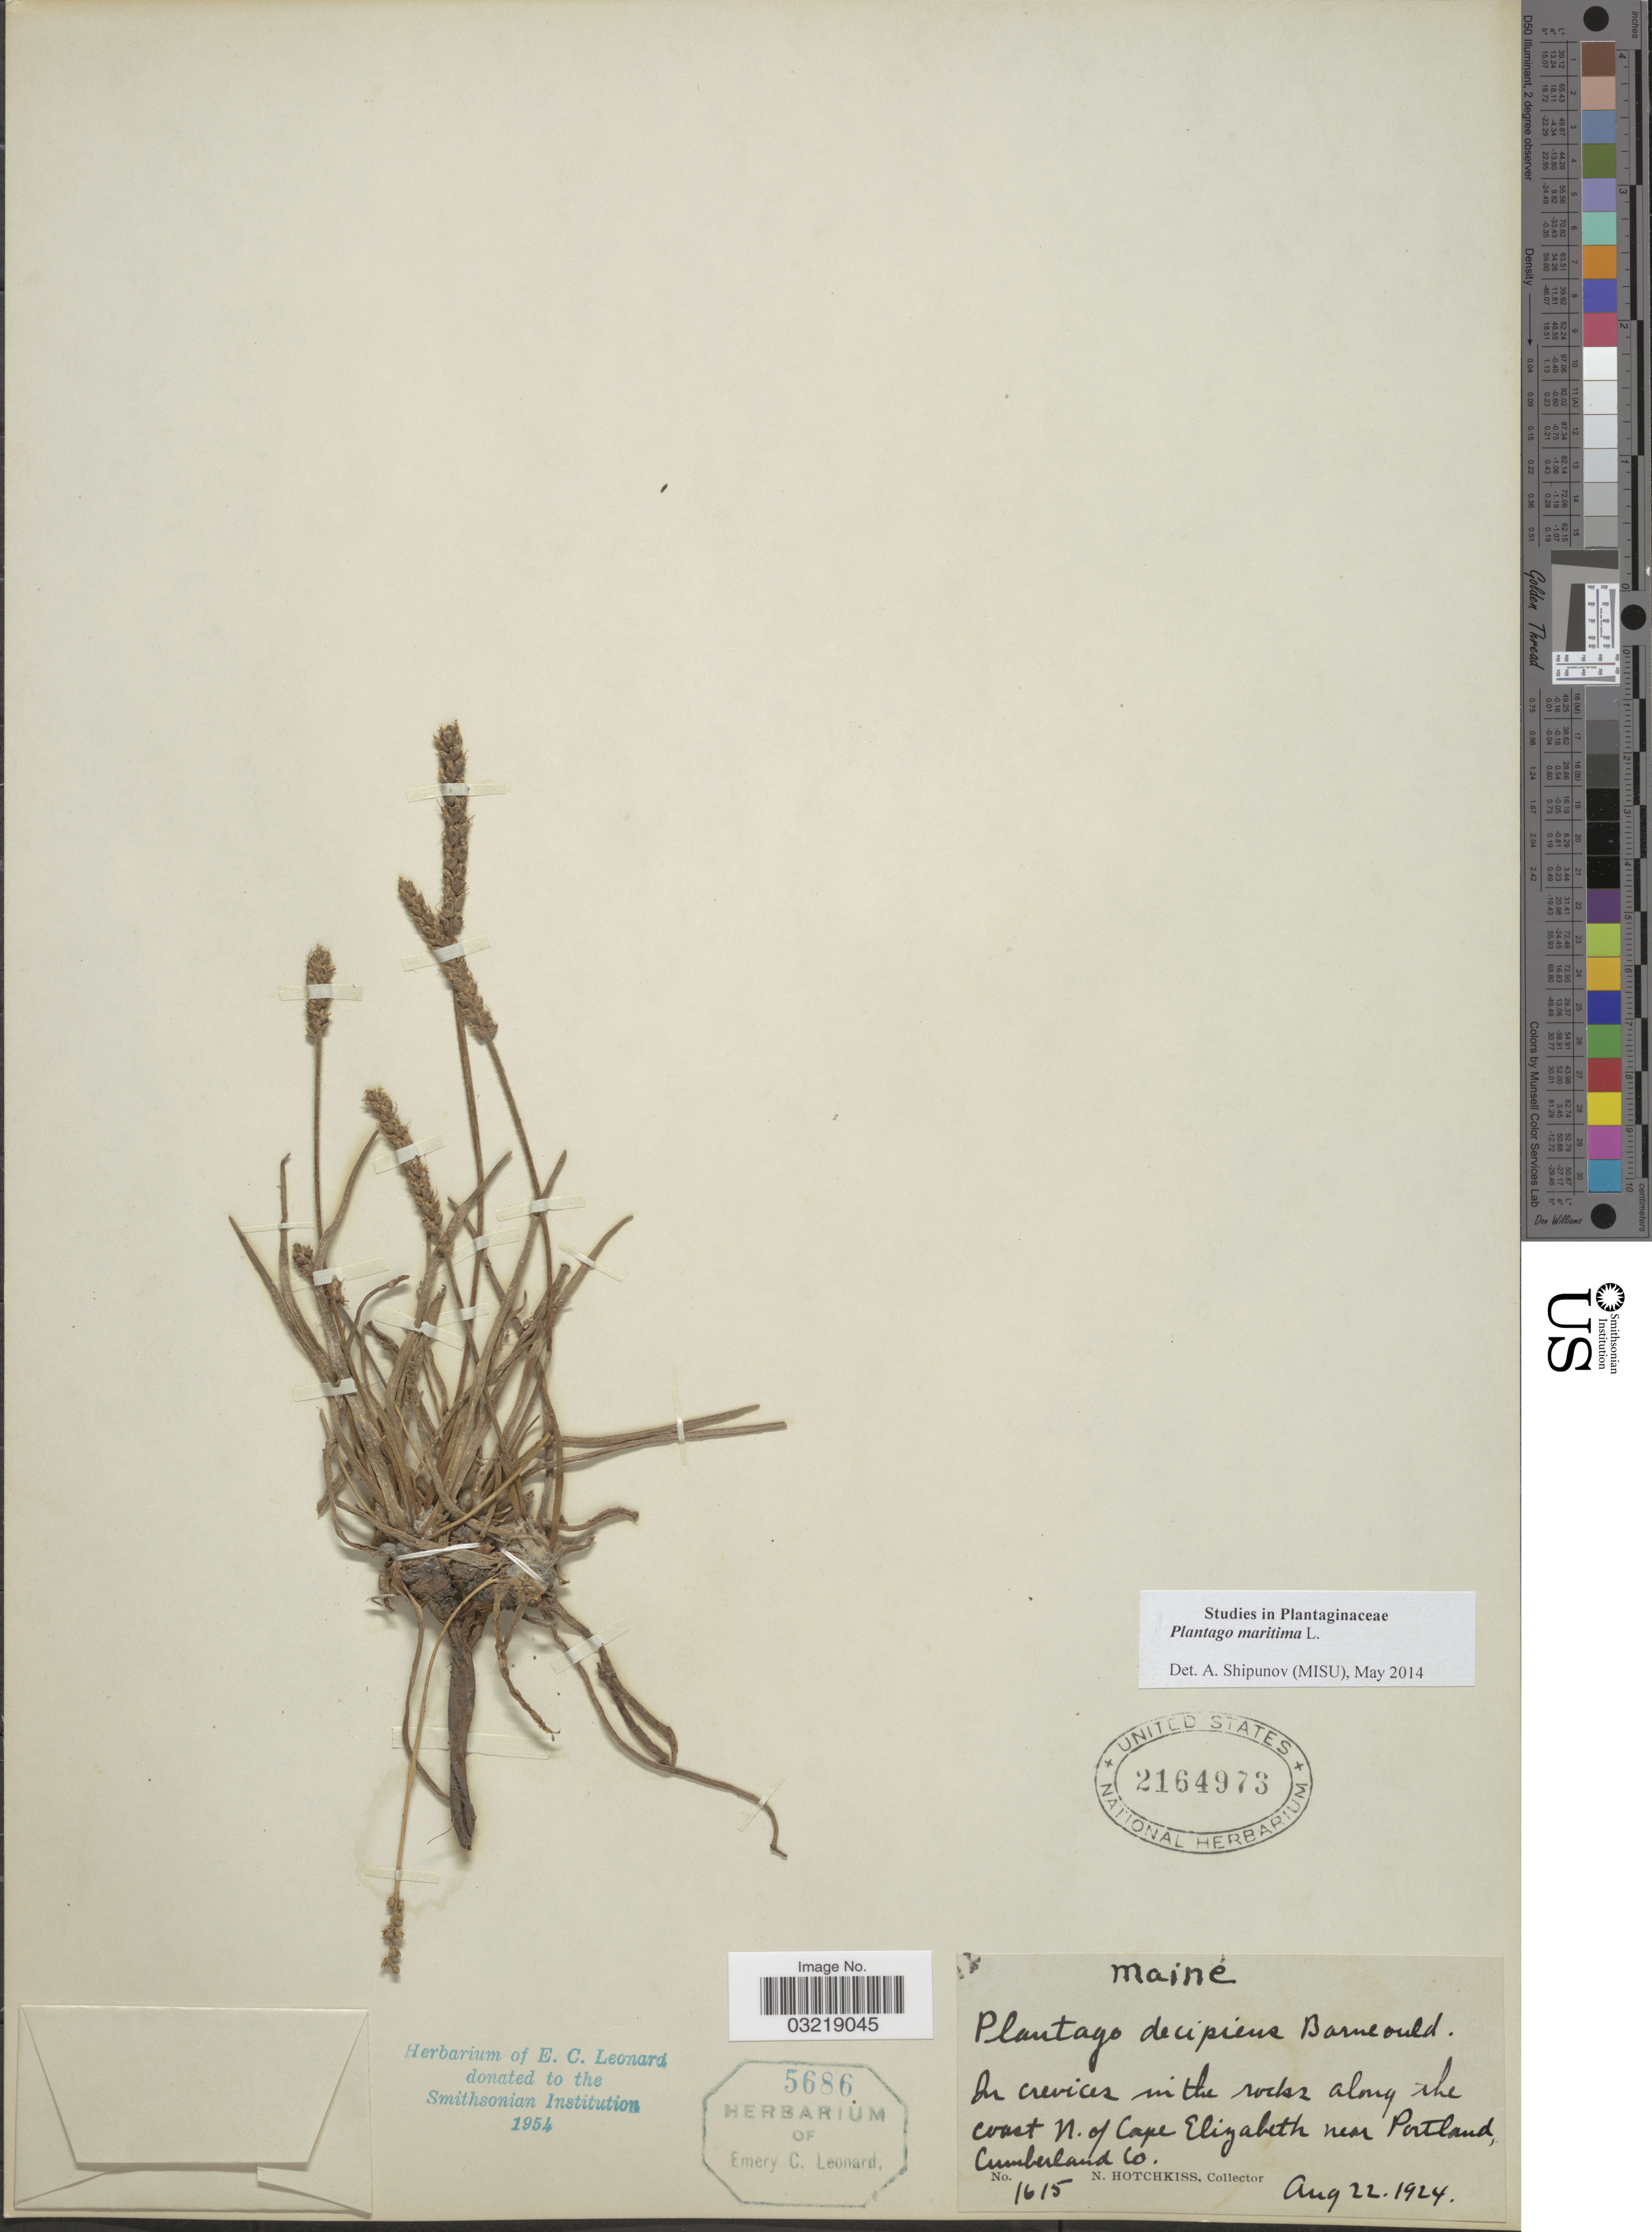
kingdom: Plantae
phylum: Tracheophyta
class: Magnoliopsida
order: Lamiales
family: Plantaginaceae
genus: Plantago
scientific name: Plantago maritima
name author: L.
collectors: N. Hotchkiss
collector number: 1615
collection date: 1924-08-22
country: United States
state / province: Maine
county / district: Cumberland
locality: In crevices in the rocks along the coast N. of Cape Elizabeth near Portland,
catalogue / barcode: US 2164973